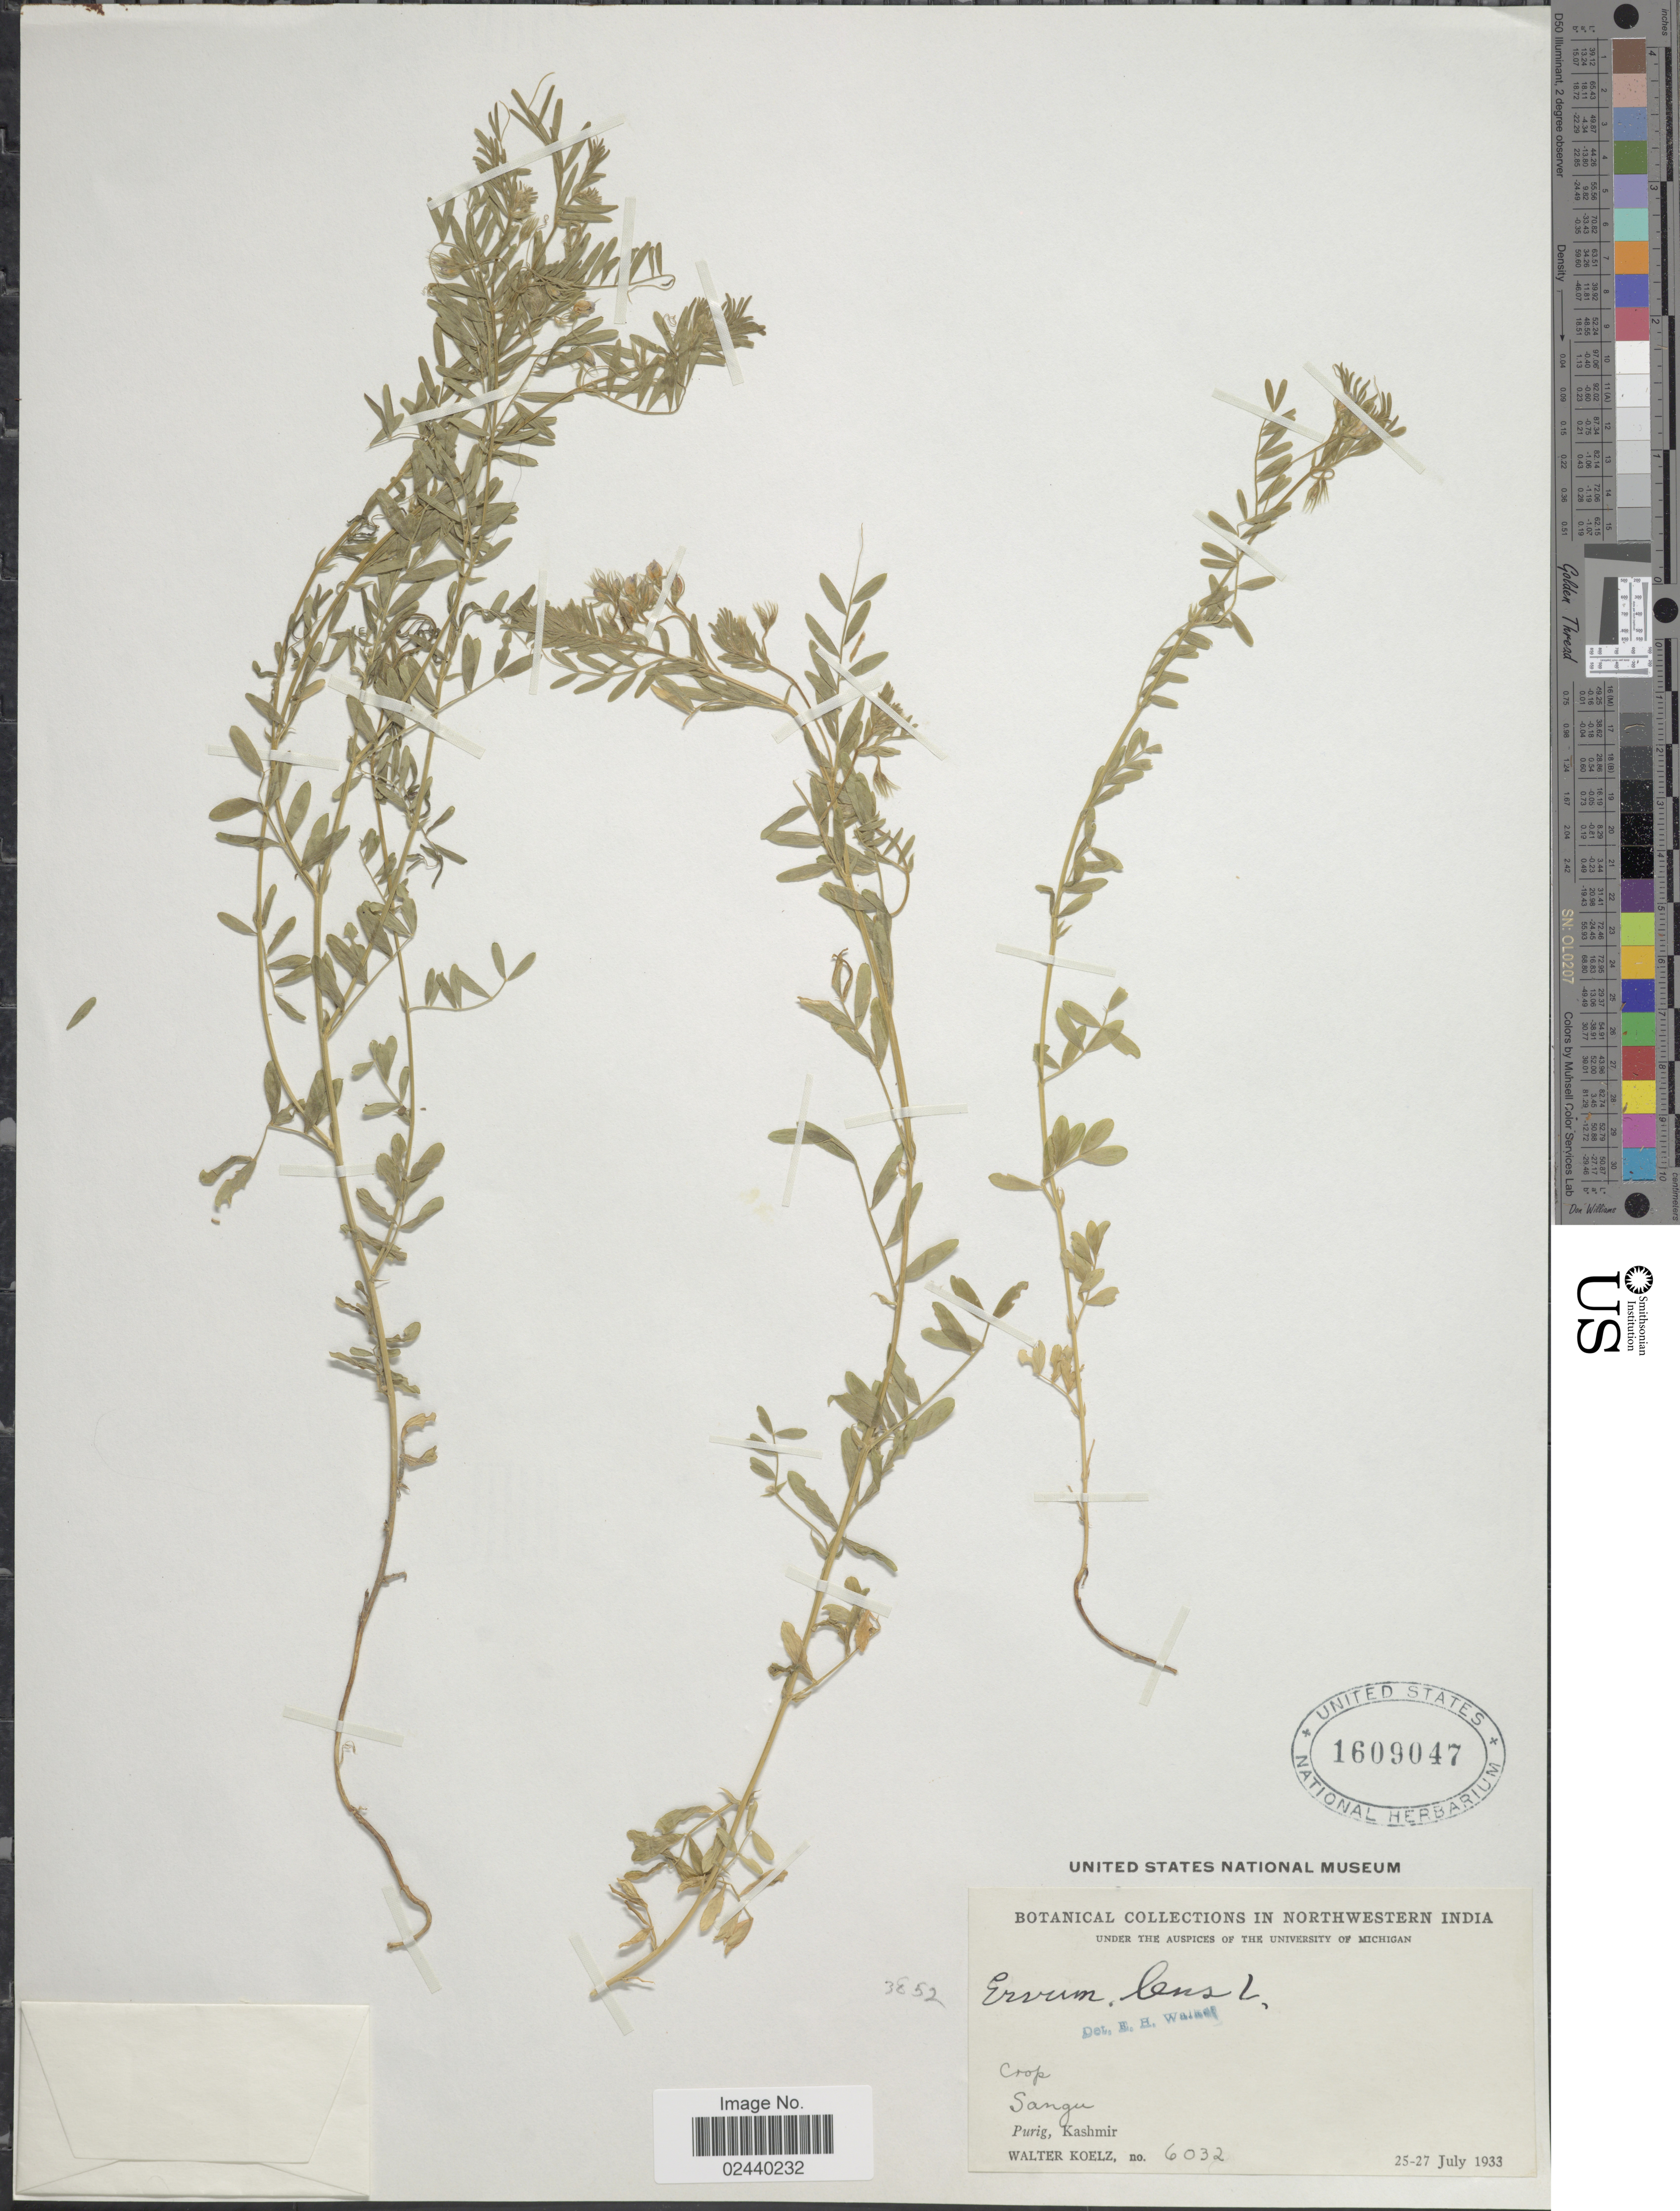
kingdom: Plantae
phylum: Tracheophyta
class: Magnoliopsida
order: Fabales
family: Fabaceae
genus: Vicia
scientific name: Vicia lens subsp. lens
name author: (L.) Coss. & Germ.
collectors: W. N. Koelz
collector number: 6032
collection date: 1933-07-25/1933-07-27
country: India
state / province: Jammu and Kashmir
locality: Northwestern India, Corp, Sangu, Purig, Kashmir.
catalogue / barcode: US 1609047